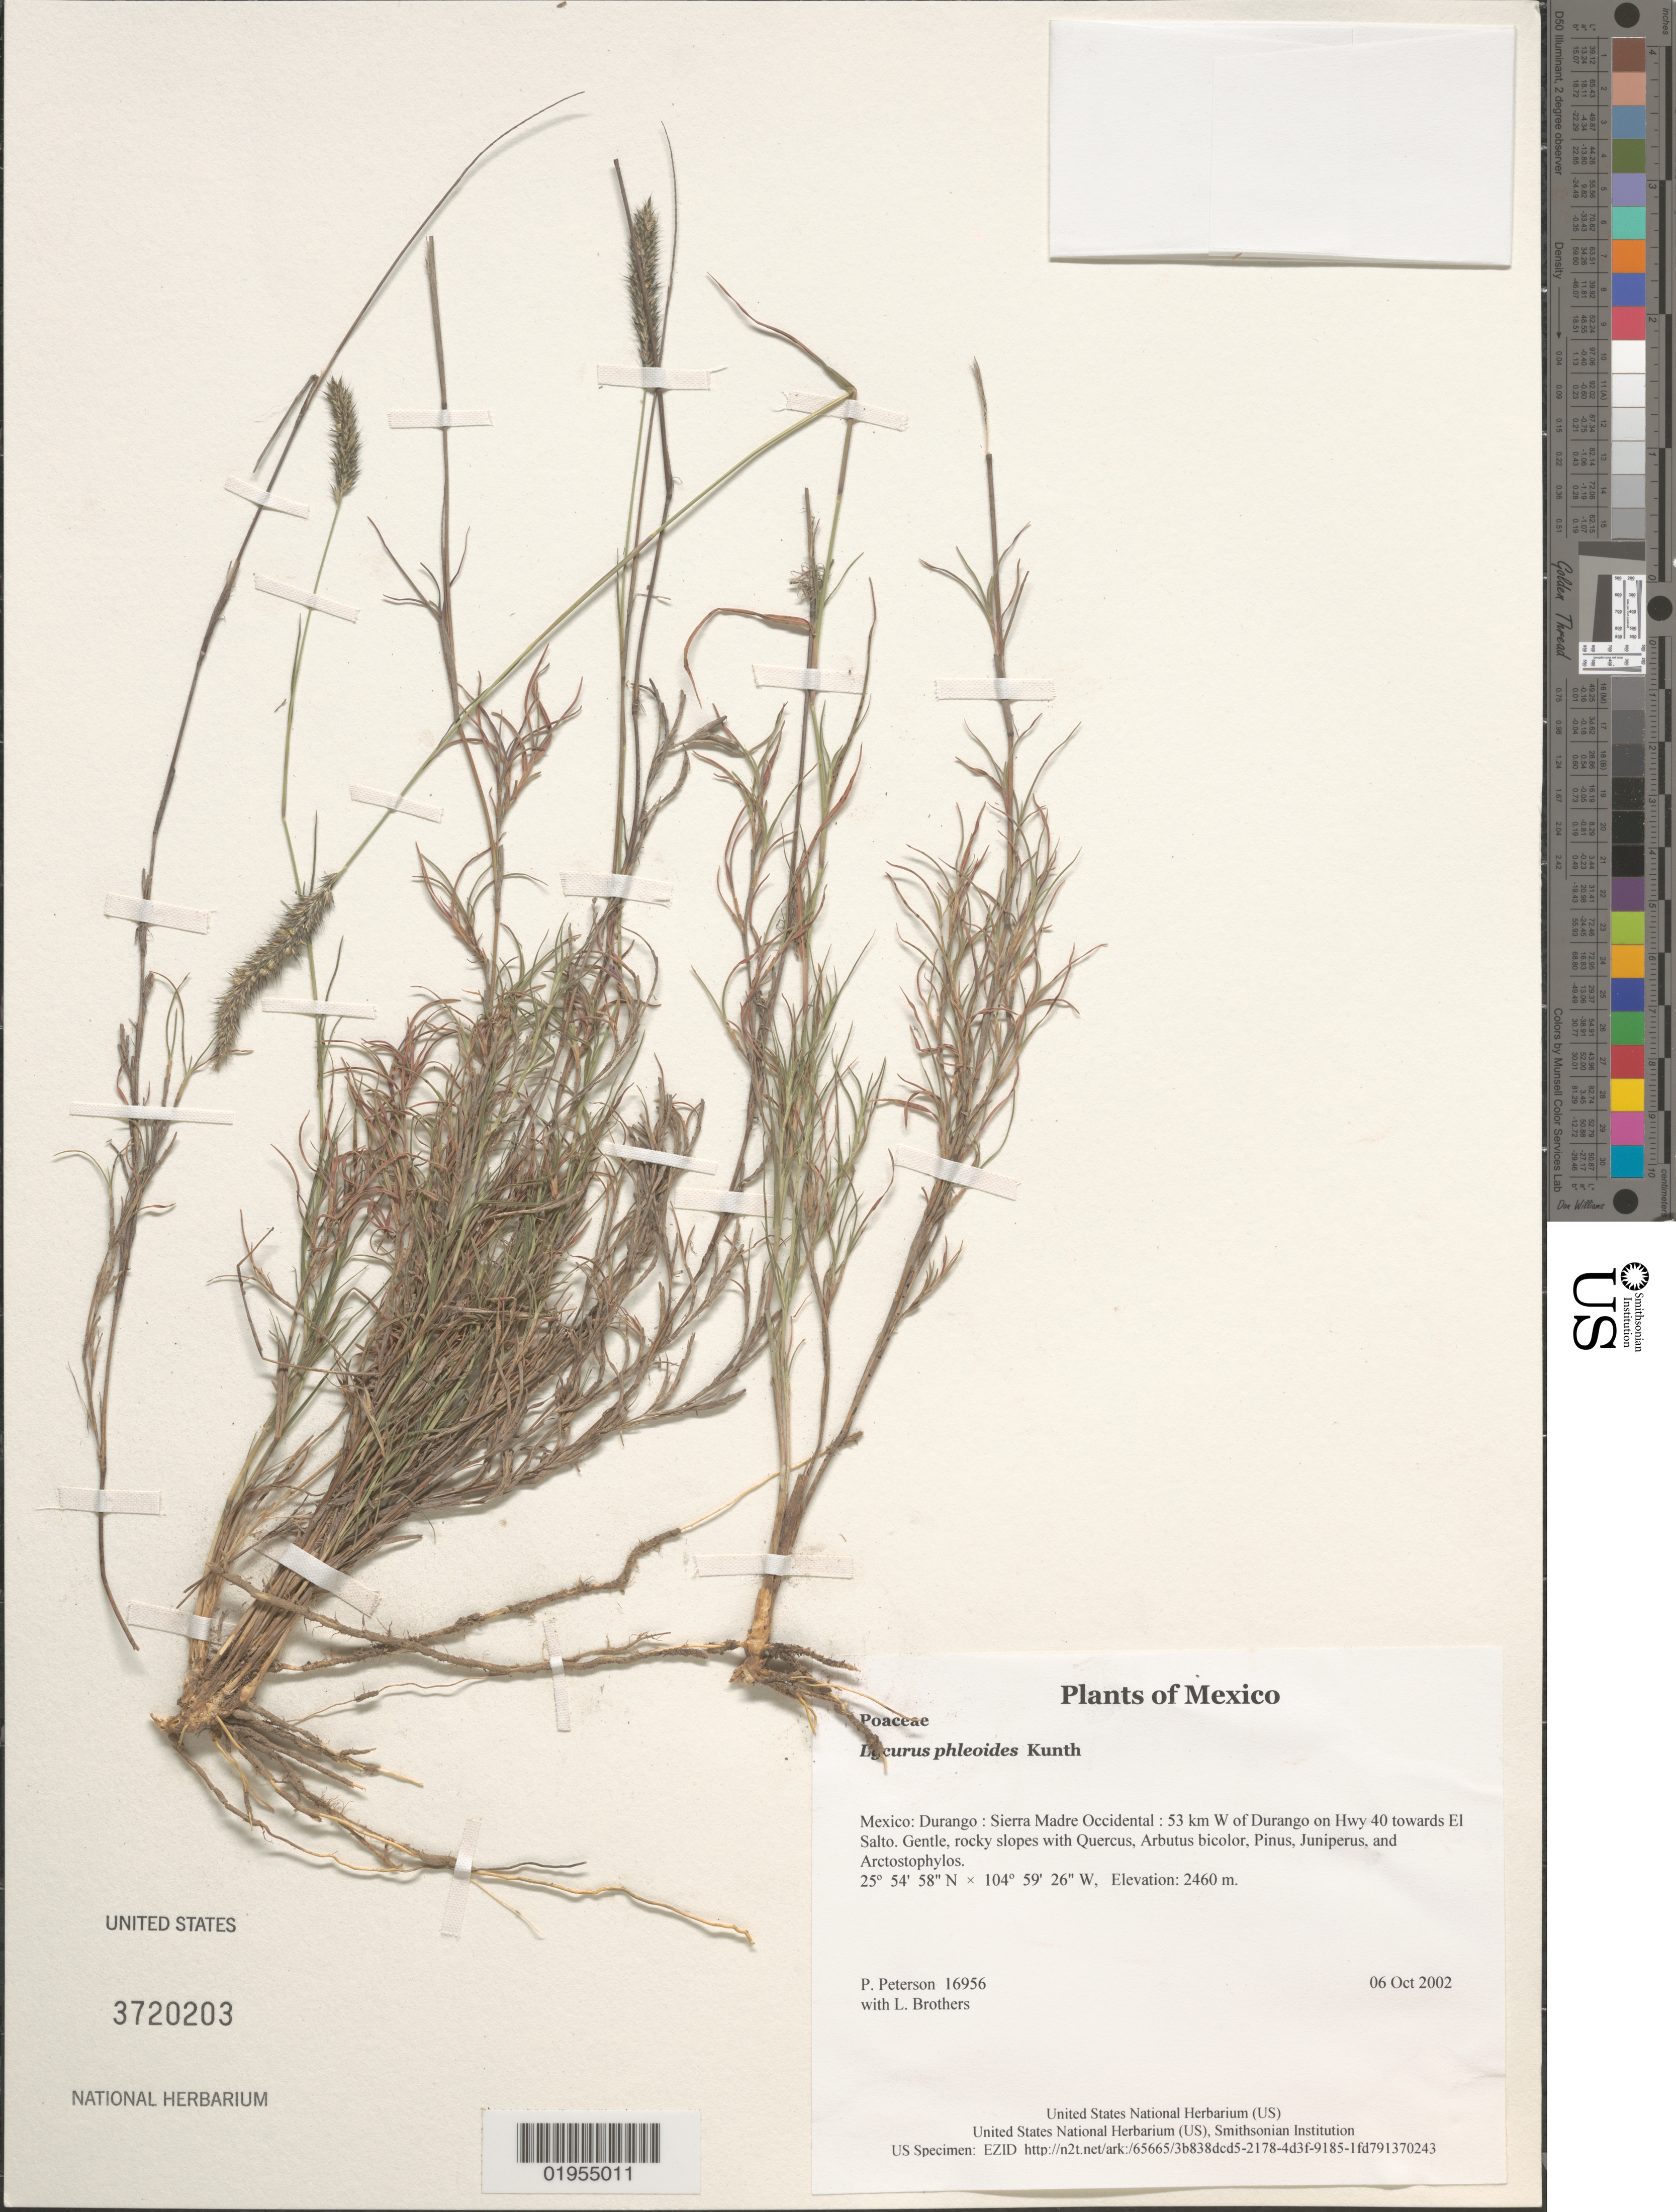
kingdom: Plantae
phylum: Tracheophyta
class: Liliopsida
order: Poales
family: Poaceae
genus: Lycurus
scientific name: Lycurus phleoides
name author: Kunth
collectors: P. M. Peterson & L. E. Brothers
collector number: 16956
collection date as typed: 06 Oct 2002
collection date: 2002-10-06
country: Mexico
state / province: Durango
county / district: Sierra Madre Occidental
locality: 53 km W of Durango on Hwy 40 towards El Salto. Gentle, rocky slopes with Quercus, Arbutus bicolor, Pinus, Juniperus, and Arctostophylos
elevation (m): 2460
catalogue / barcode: US 3720203